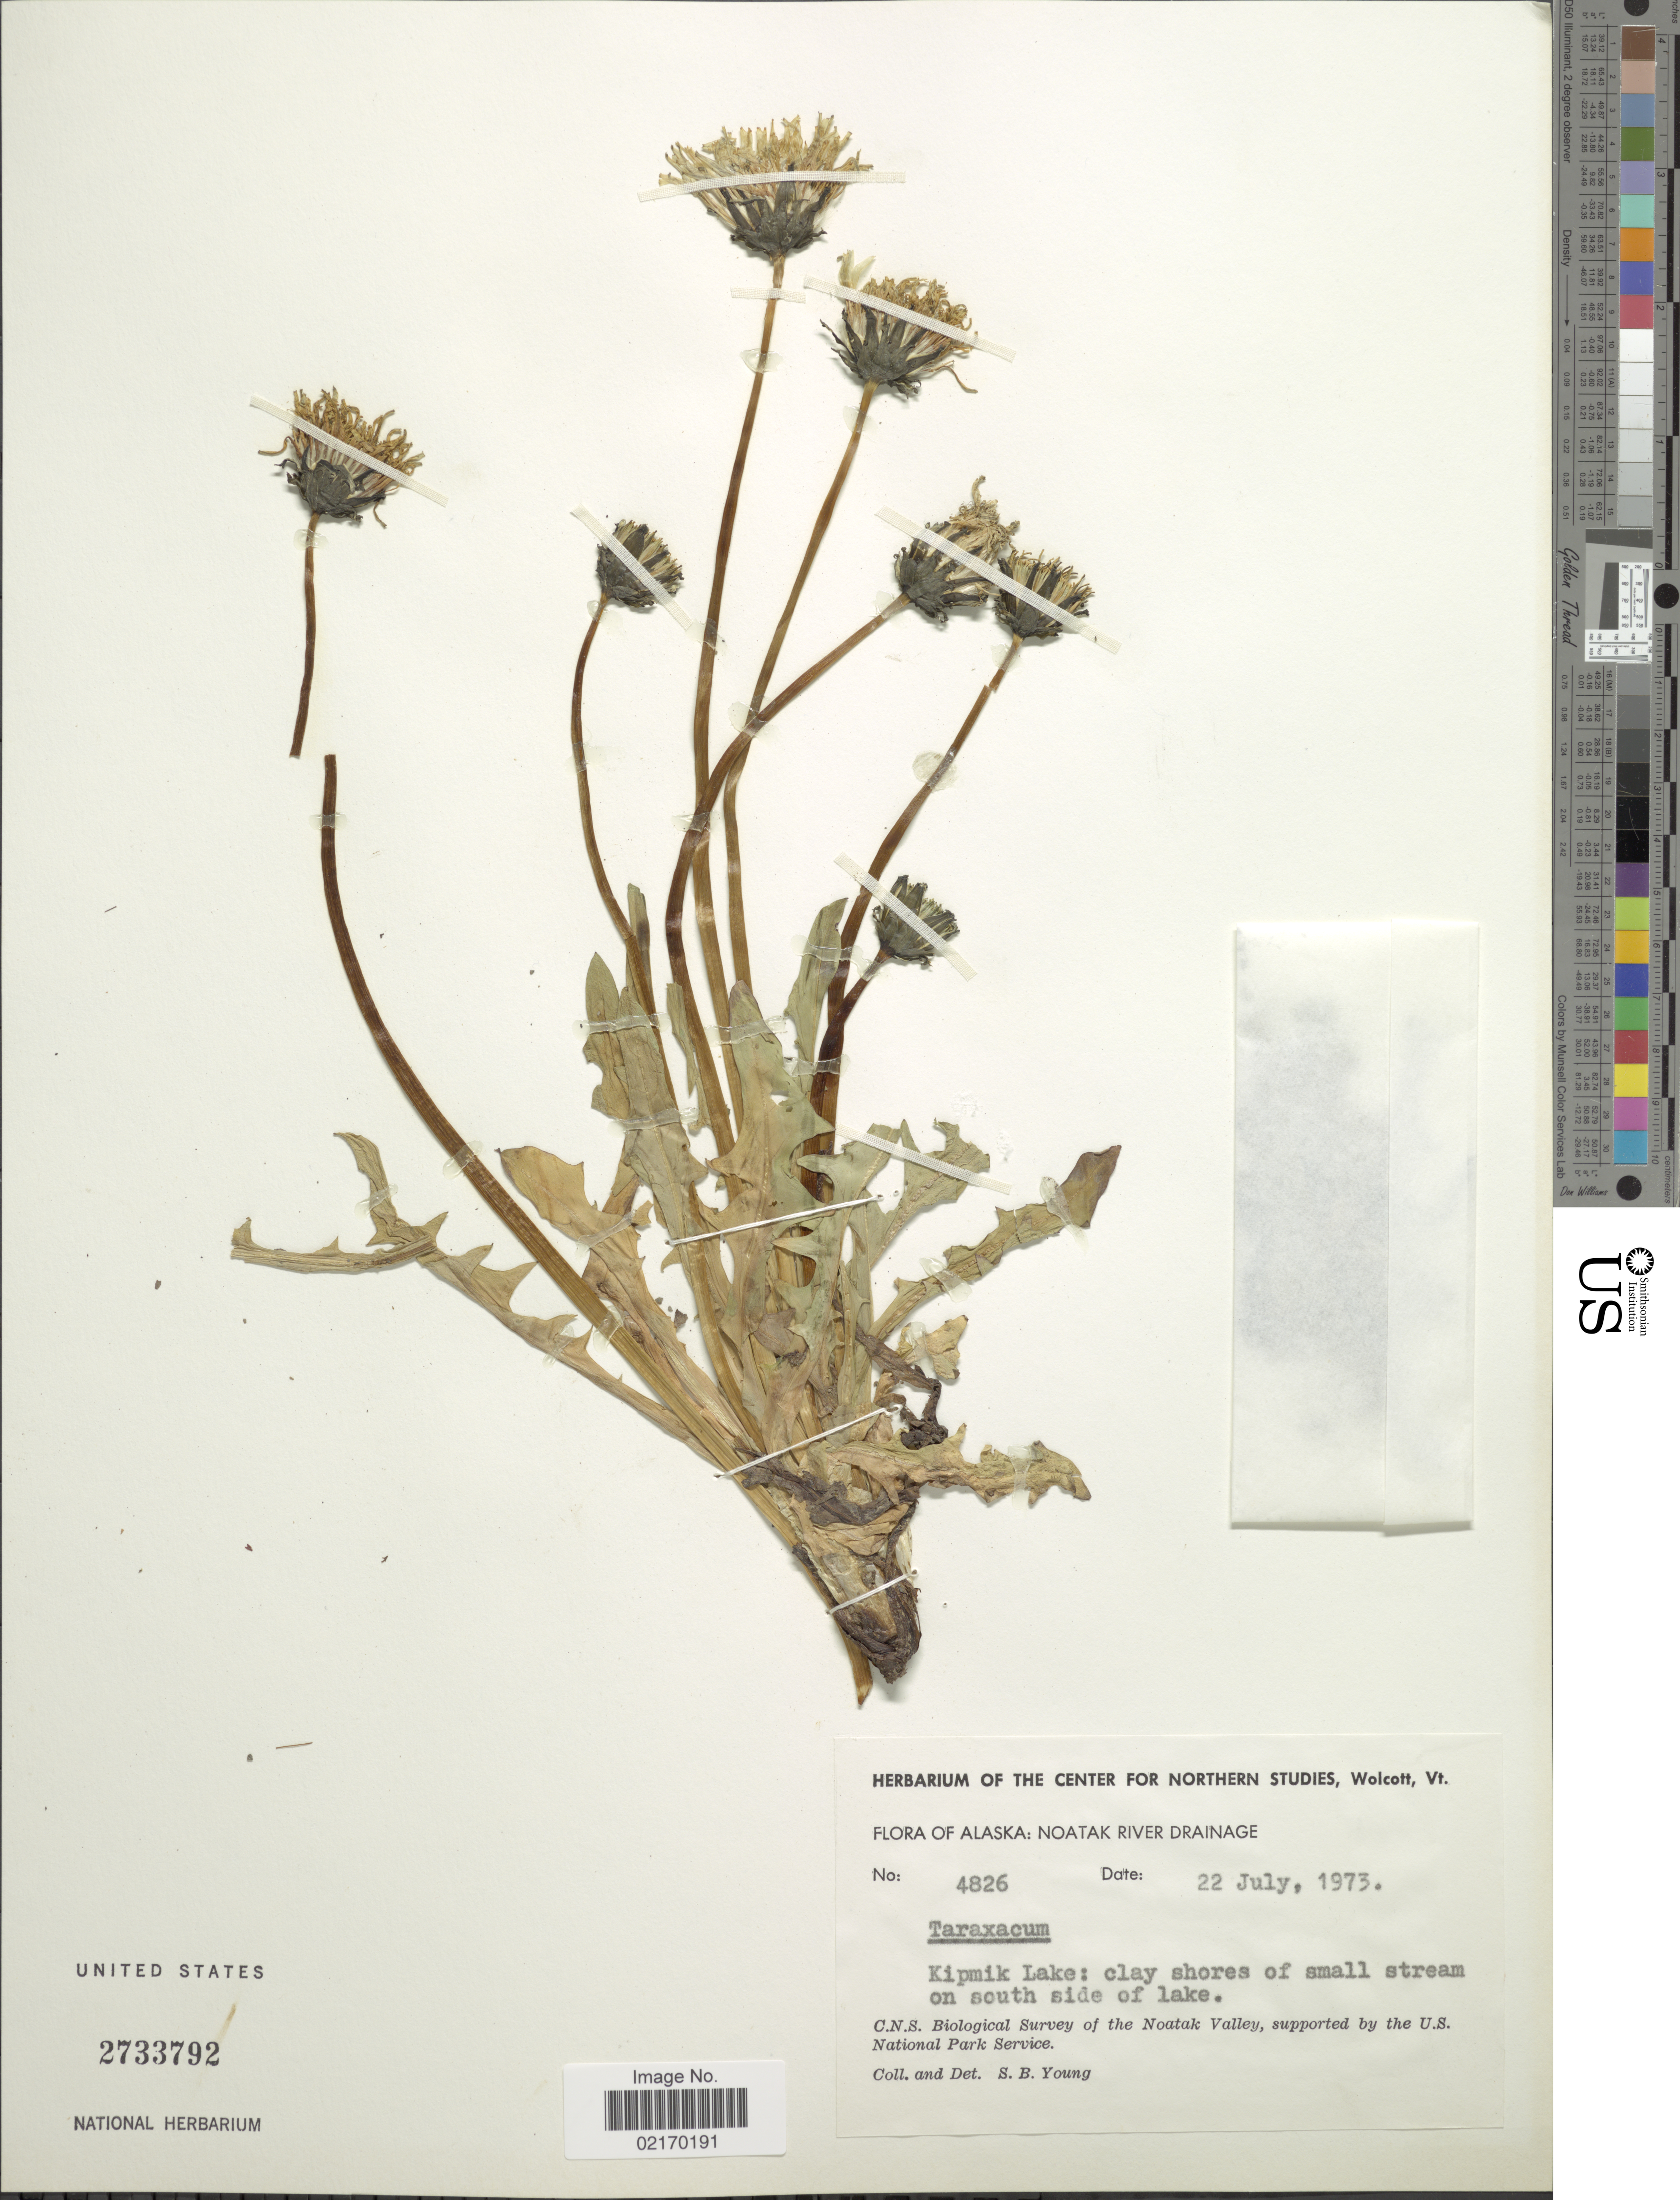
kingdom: Plantae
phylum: Tracheophyta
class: Magnoliopsida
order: Asterales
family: Asteraceae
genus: Taraxacum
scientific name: Taraxacum sp.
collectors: S. Young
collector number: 4826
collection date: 1973-07-22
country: United States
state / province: Alaska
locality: Noatak River Drainage. Kipmik Lake, on south side of Lake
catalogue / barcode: US 2733792